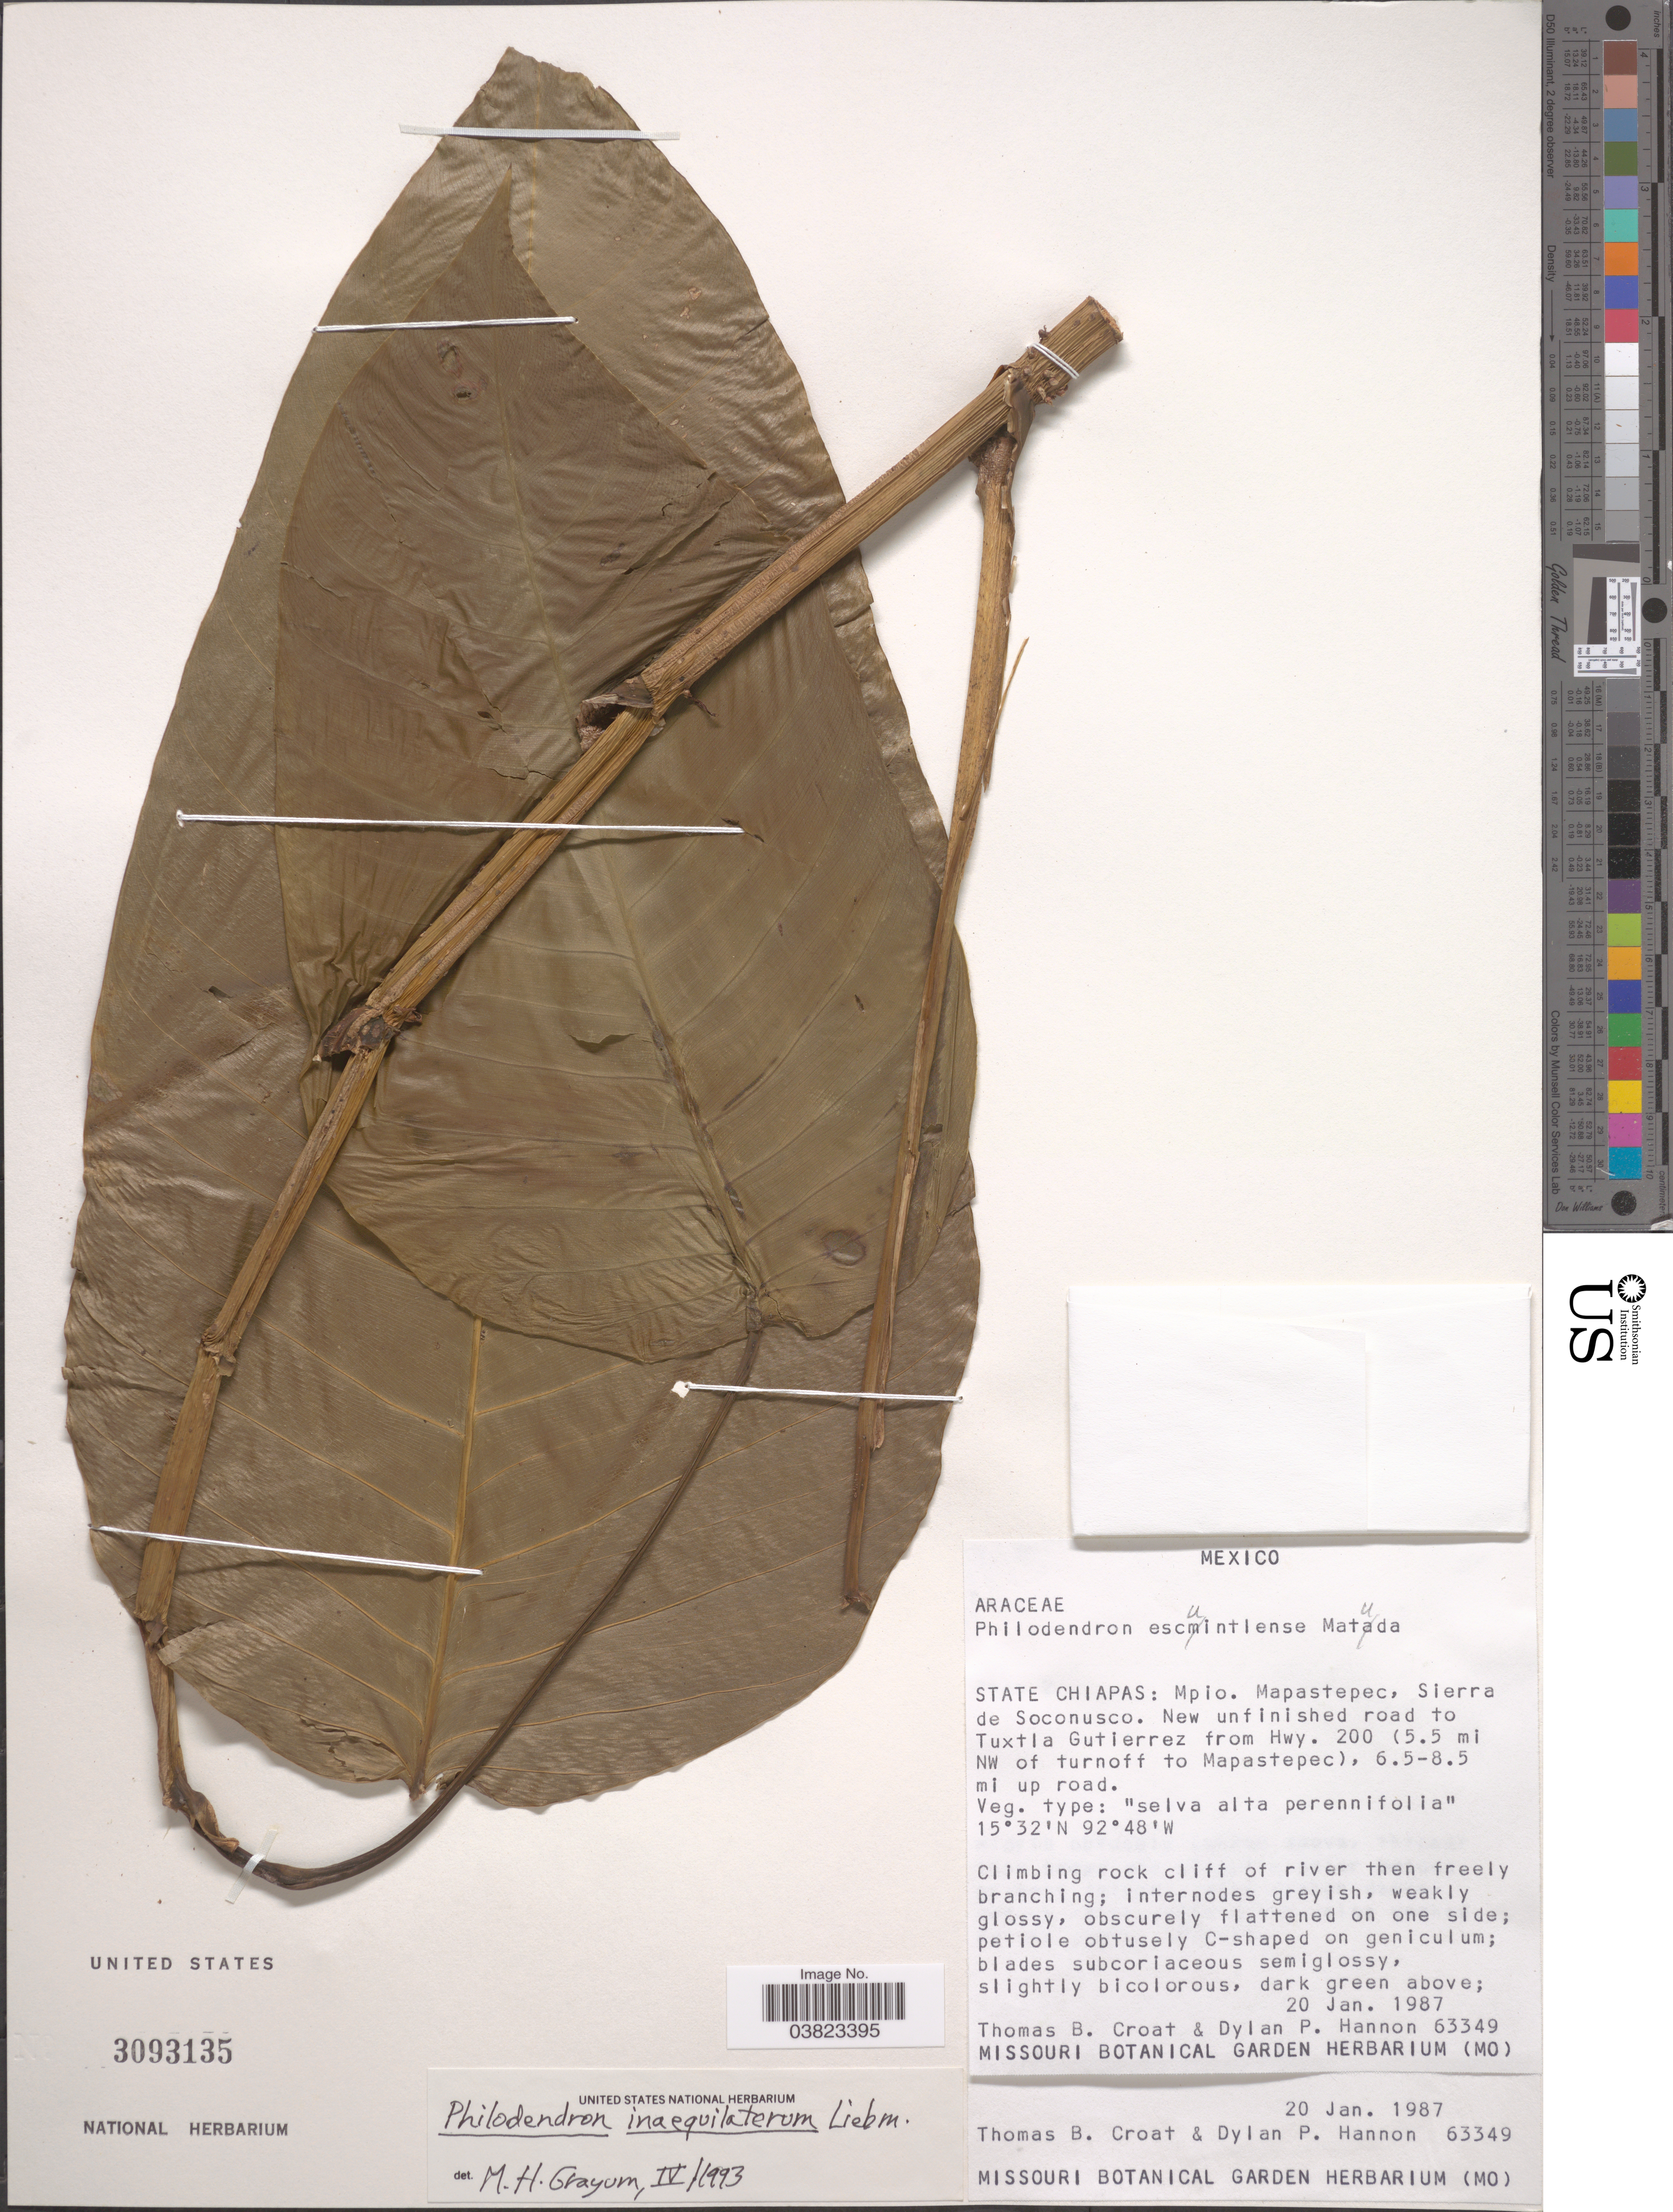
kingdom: Plantae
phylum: Tracheophyta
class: Liliopsida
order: Alismatales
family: Araceae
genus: Philodendron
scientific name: Philodendron inaequilaterum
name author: Liebm.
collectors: T. B. Croat & D. Hannon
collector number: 63349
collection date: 1987-01-20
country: Mexico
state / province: Chiapas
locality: Mpio. Mapastepec, Sierra de Soconusco. New unfinished road to Tuxtla Gutierrez from Hwy. 200 (5.5 mi NW of turnoff to Mapastepec), 6.5-8.5 mi up road.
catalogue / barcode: US 3093135